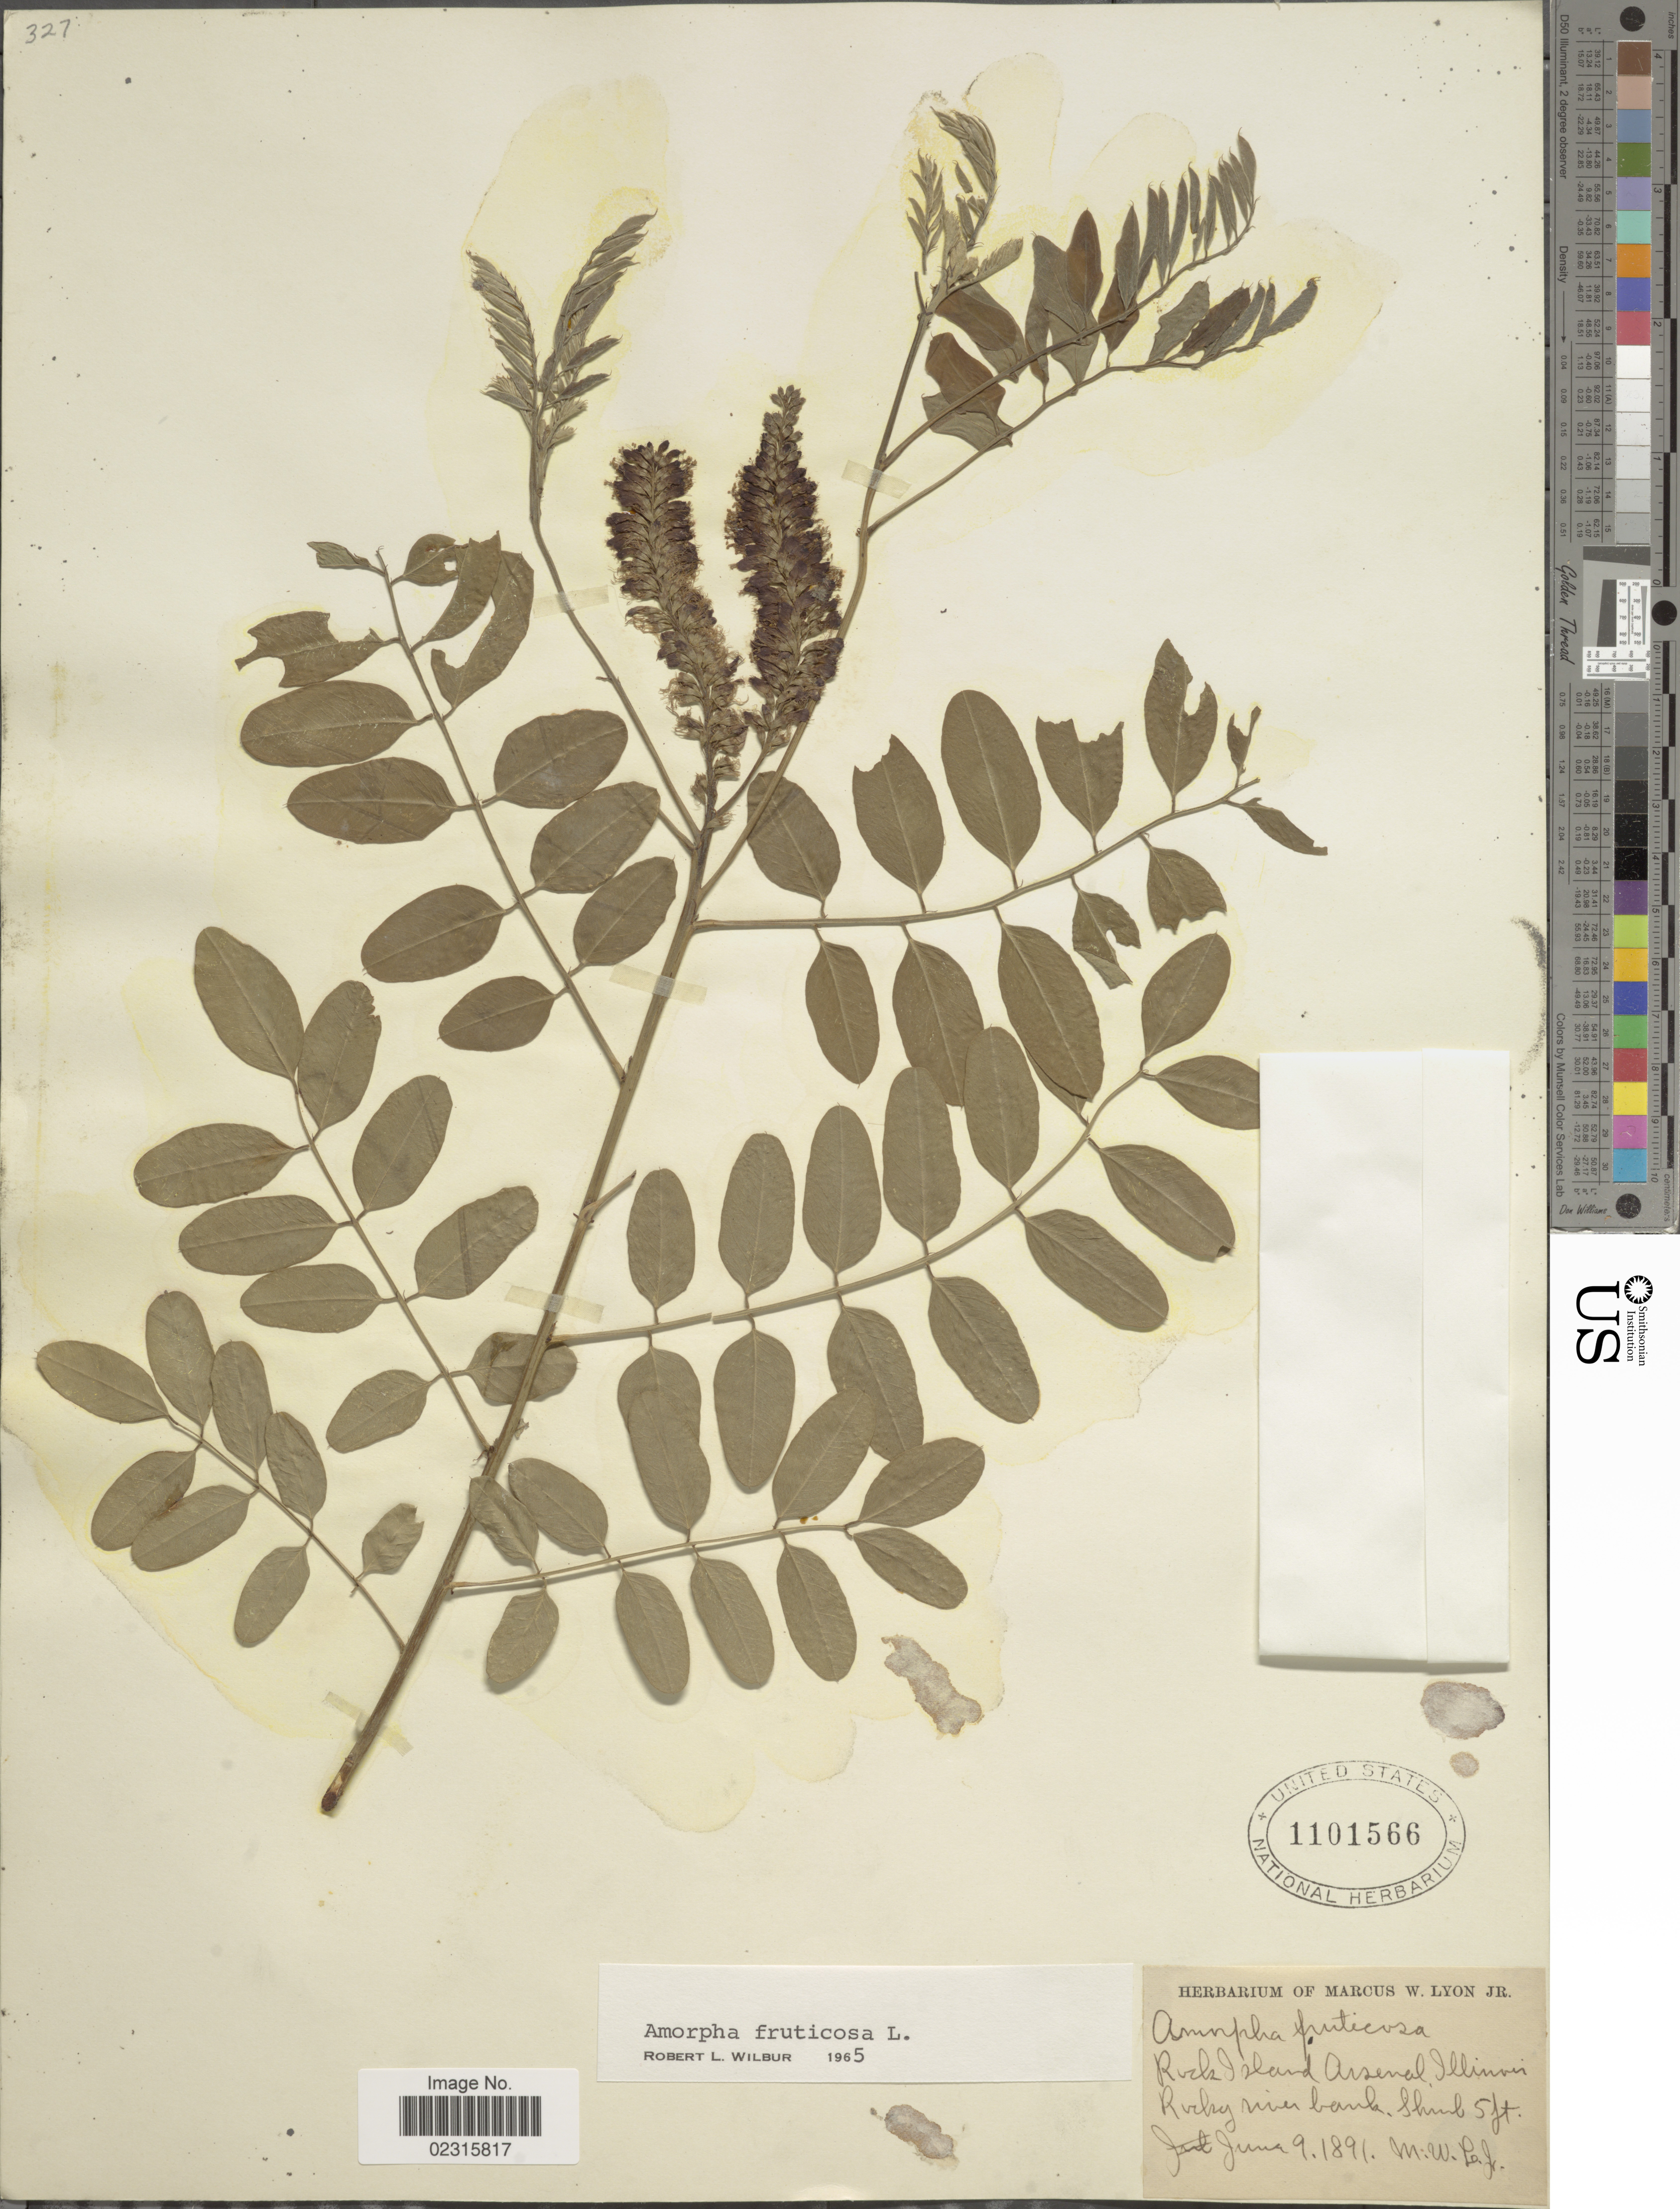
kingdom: Plantae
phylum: Tracheophyta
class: Magnoliopsida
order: Fabales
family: Fabaceae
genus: Amorpha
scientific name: Amorpha fruticosa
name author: L.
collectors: M. W. Lyon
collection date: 1891-06-09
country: United States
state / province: Illinois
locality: Rock Island Arsenal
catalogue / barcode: US 1101566